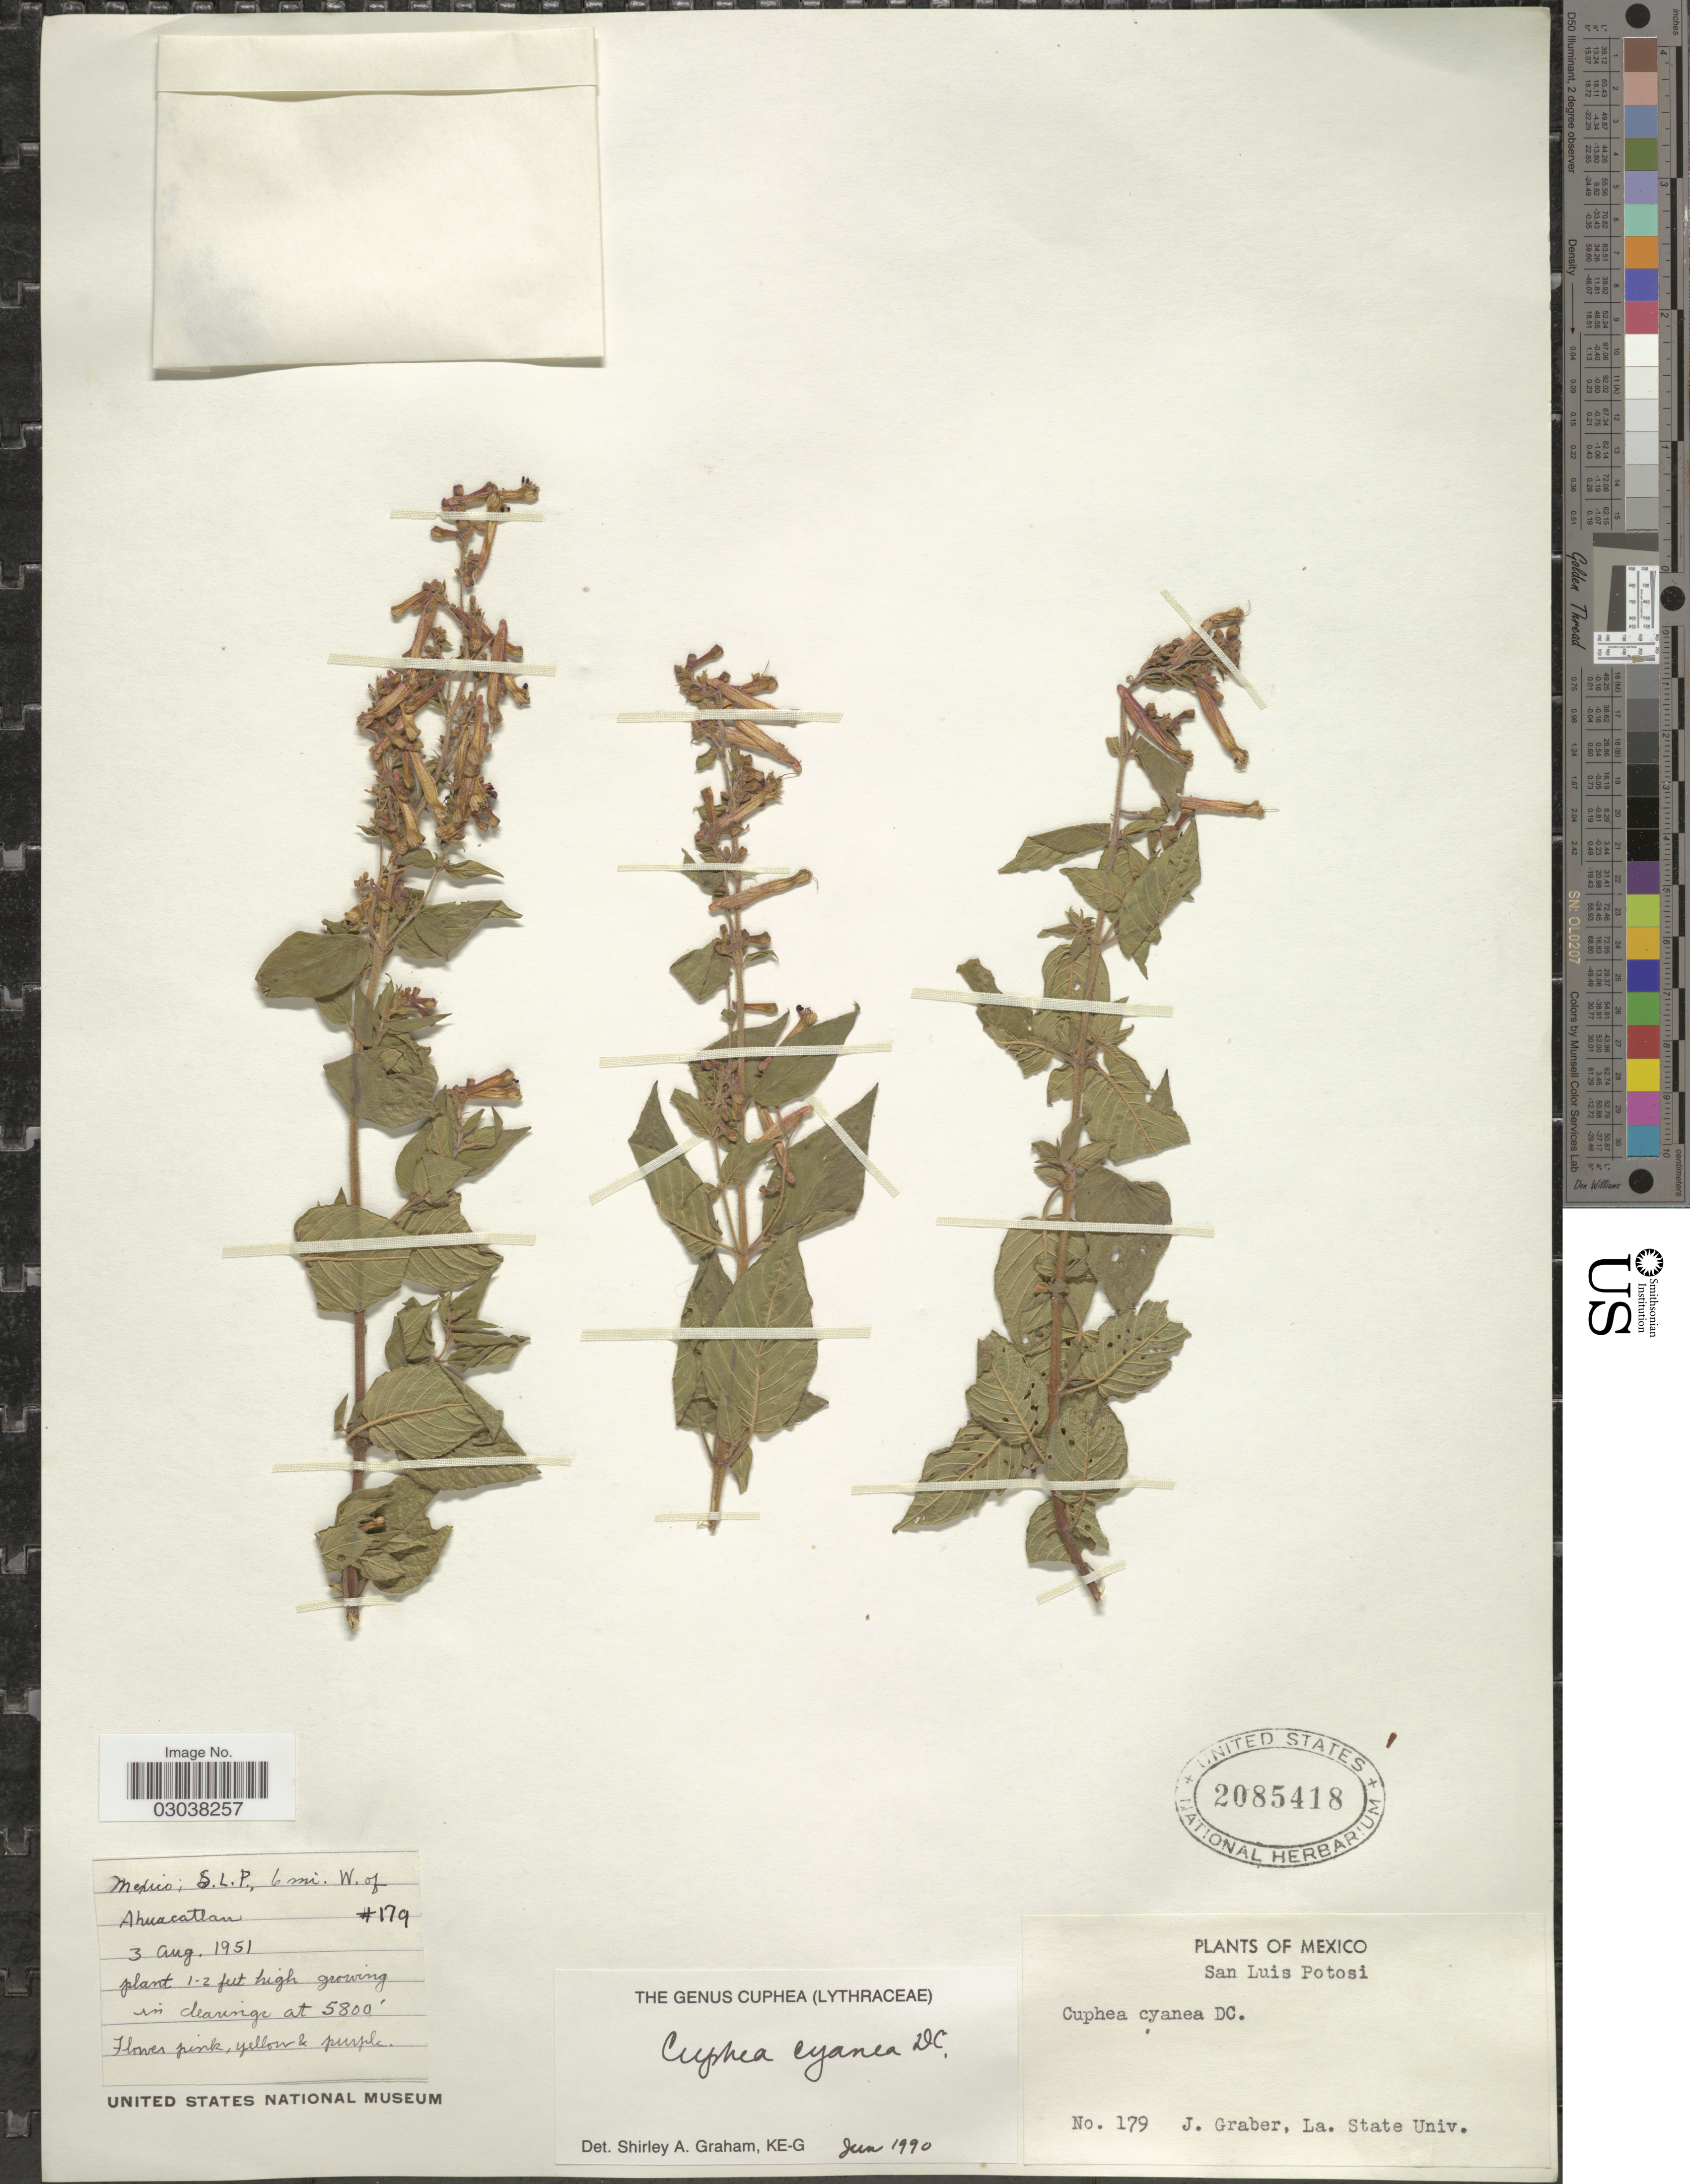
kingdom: Plantae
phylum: Tracheophyta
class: Magnoliopsida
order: Myrtales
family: Lythraceae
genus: Cuphea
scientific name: Cuphea cyanea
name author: DC.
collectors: J. Graber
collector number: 179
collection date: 1951-08-03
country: Mexico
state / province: San Luis Potosí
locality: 6 mi. W. of Ahuacatlan.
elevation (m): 1768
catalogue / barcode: US 2085418